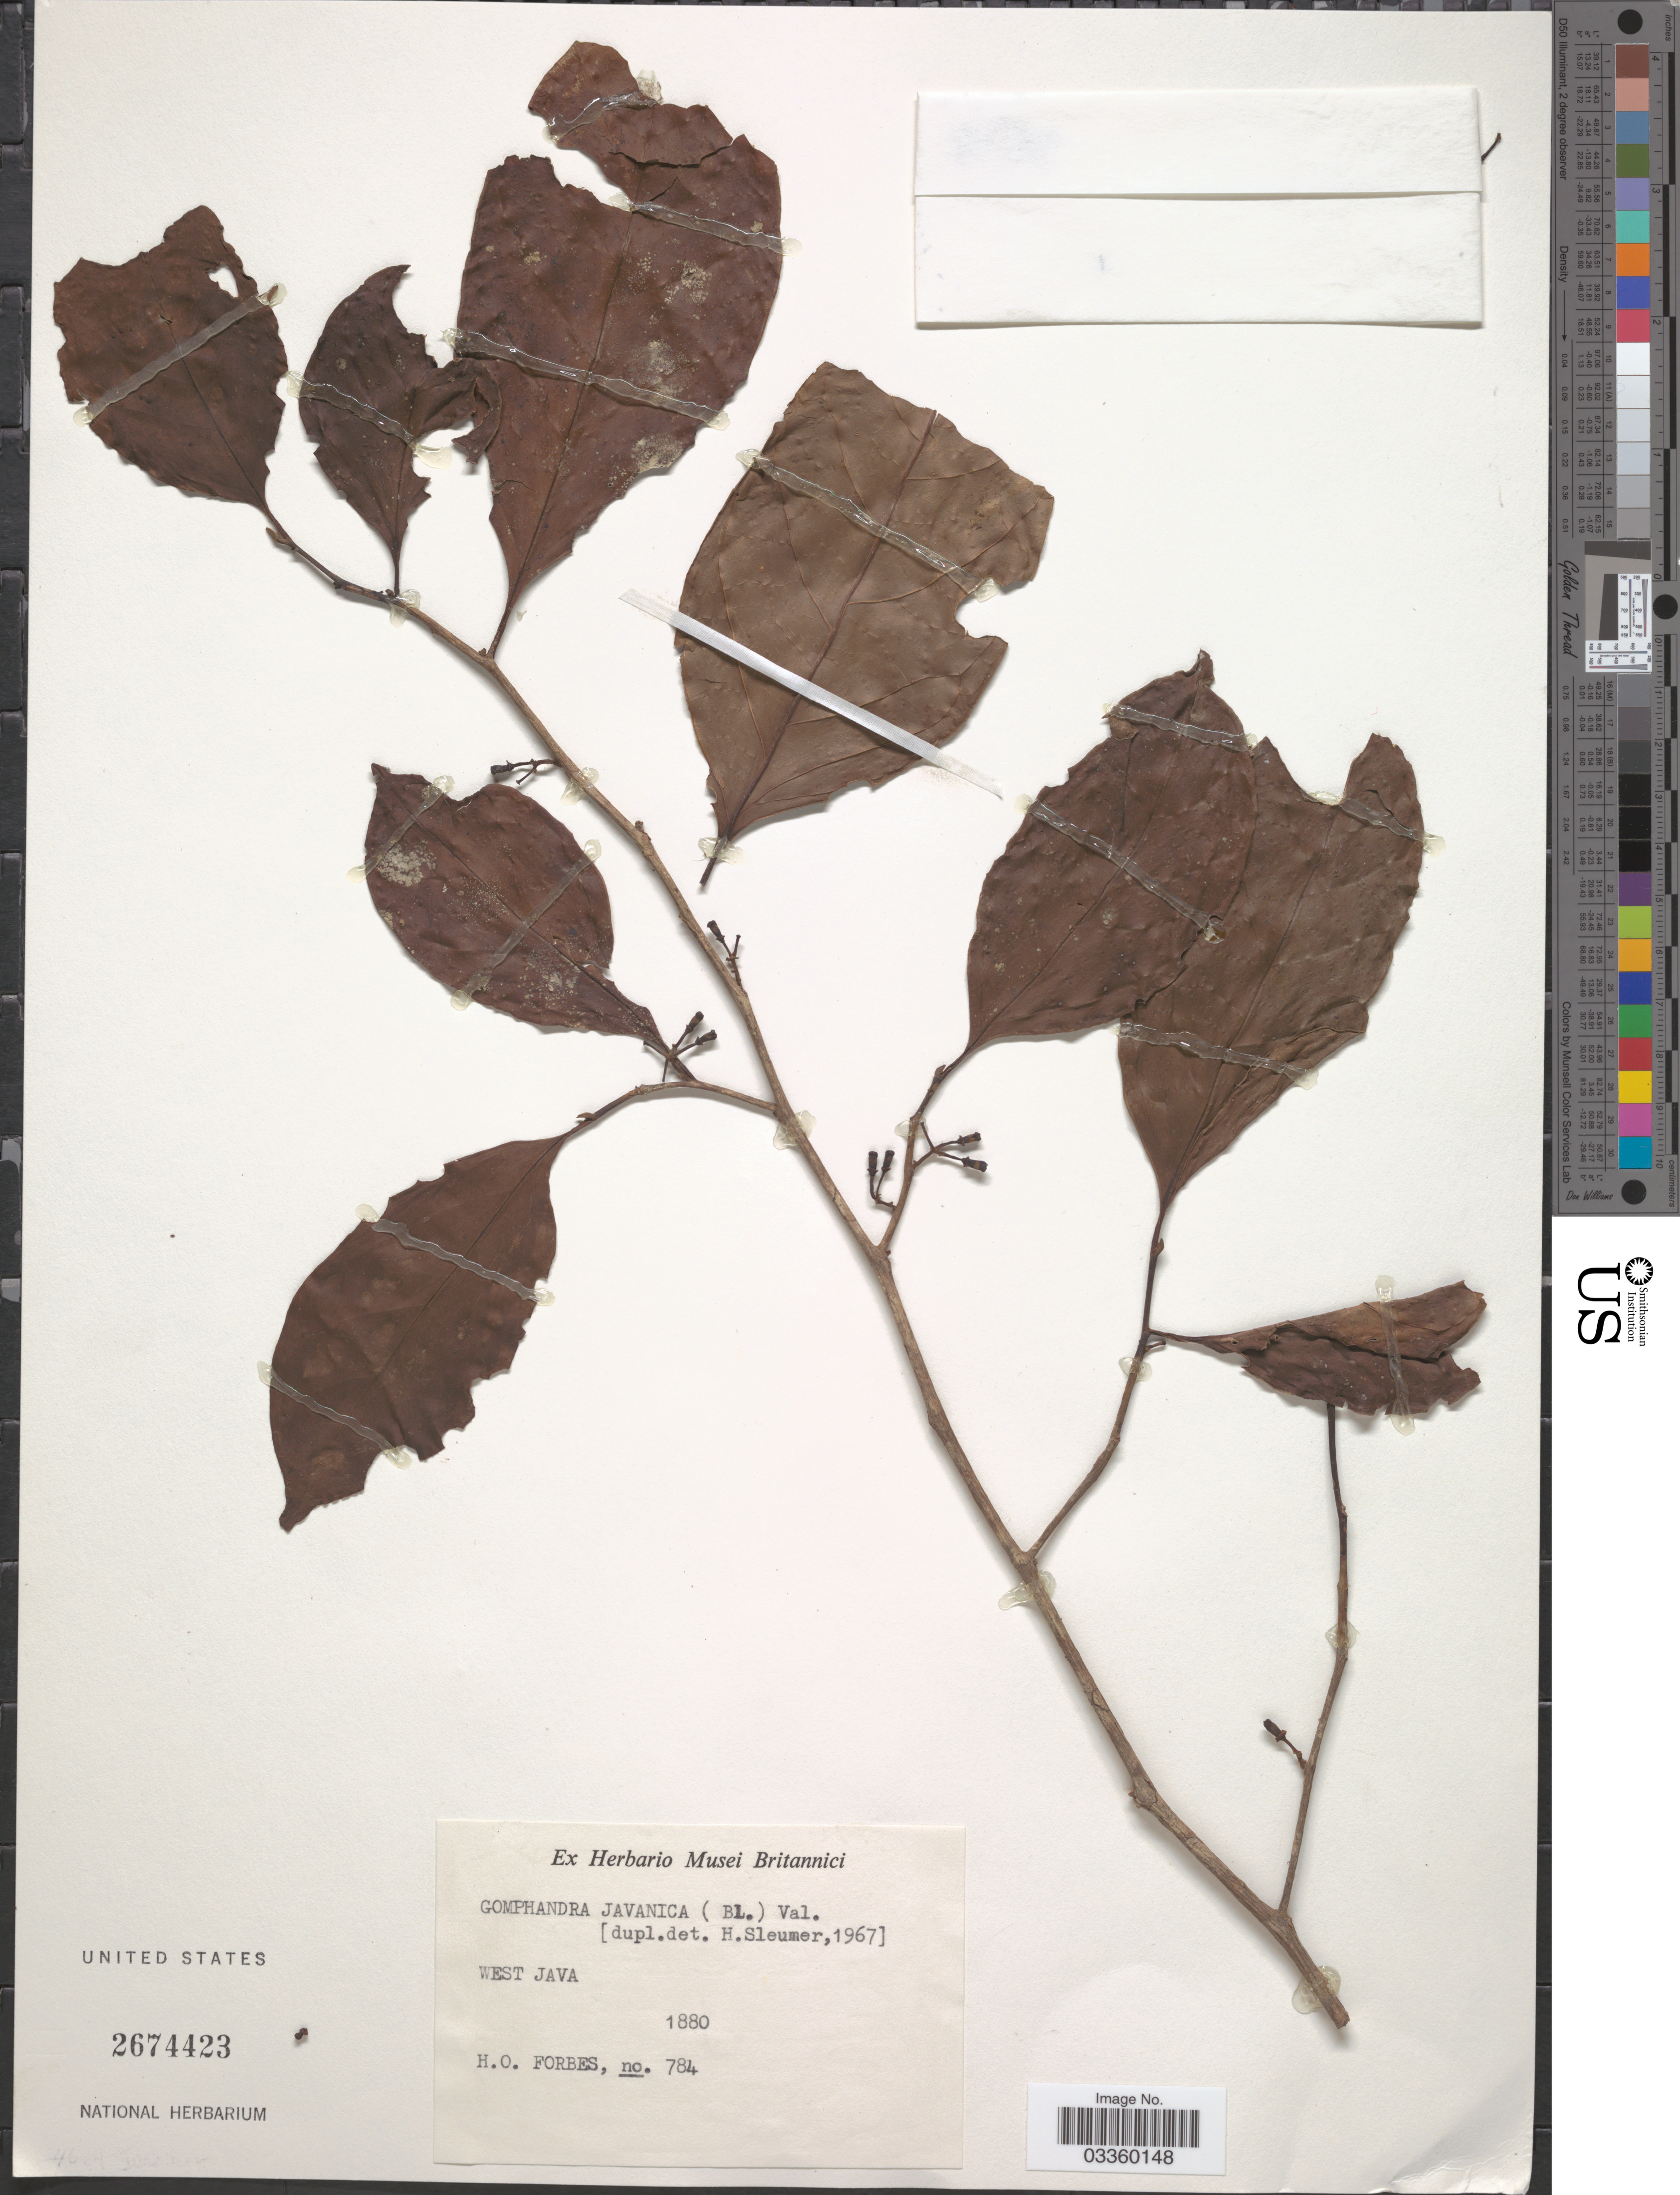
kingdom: Plantae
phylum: Tracheophyta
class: Magnoliopsida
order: Cardiopteridales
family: Stemonuraceae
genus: Gomphandra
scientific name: Gomphandra javanica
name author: (Blume) Valeton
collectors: H. O. Forbes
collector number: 784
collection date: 1880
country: Indonesia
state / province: Java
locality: West Java.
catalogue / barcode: US 2674423